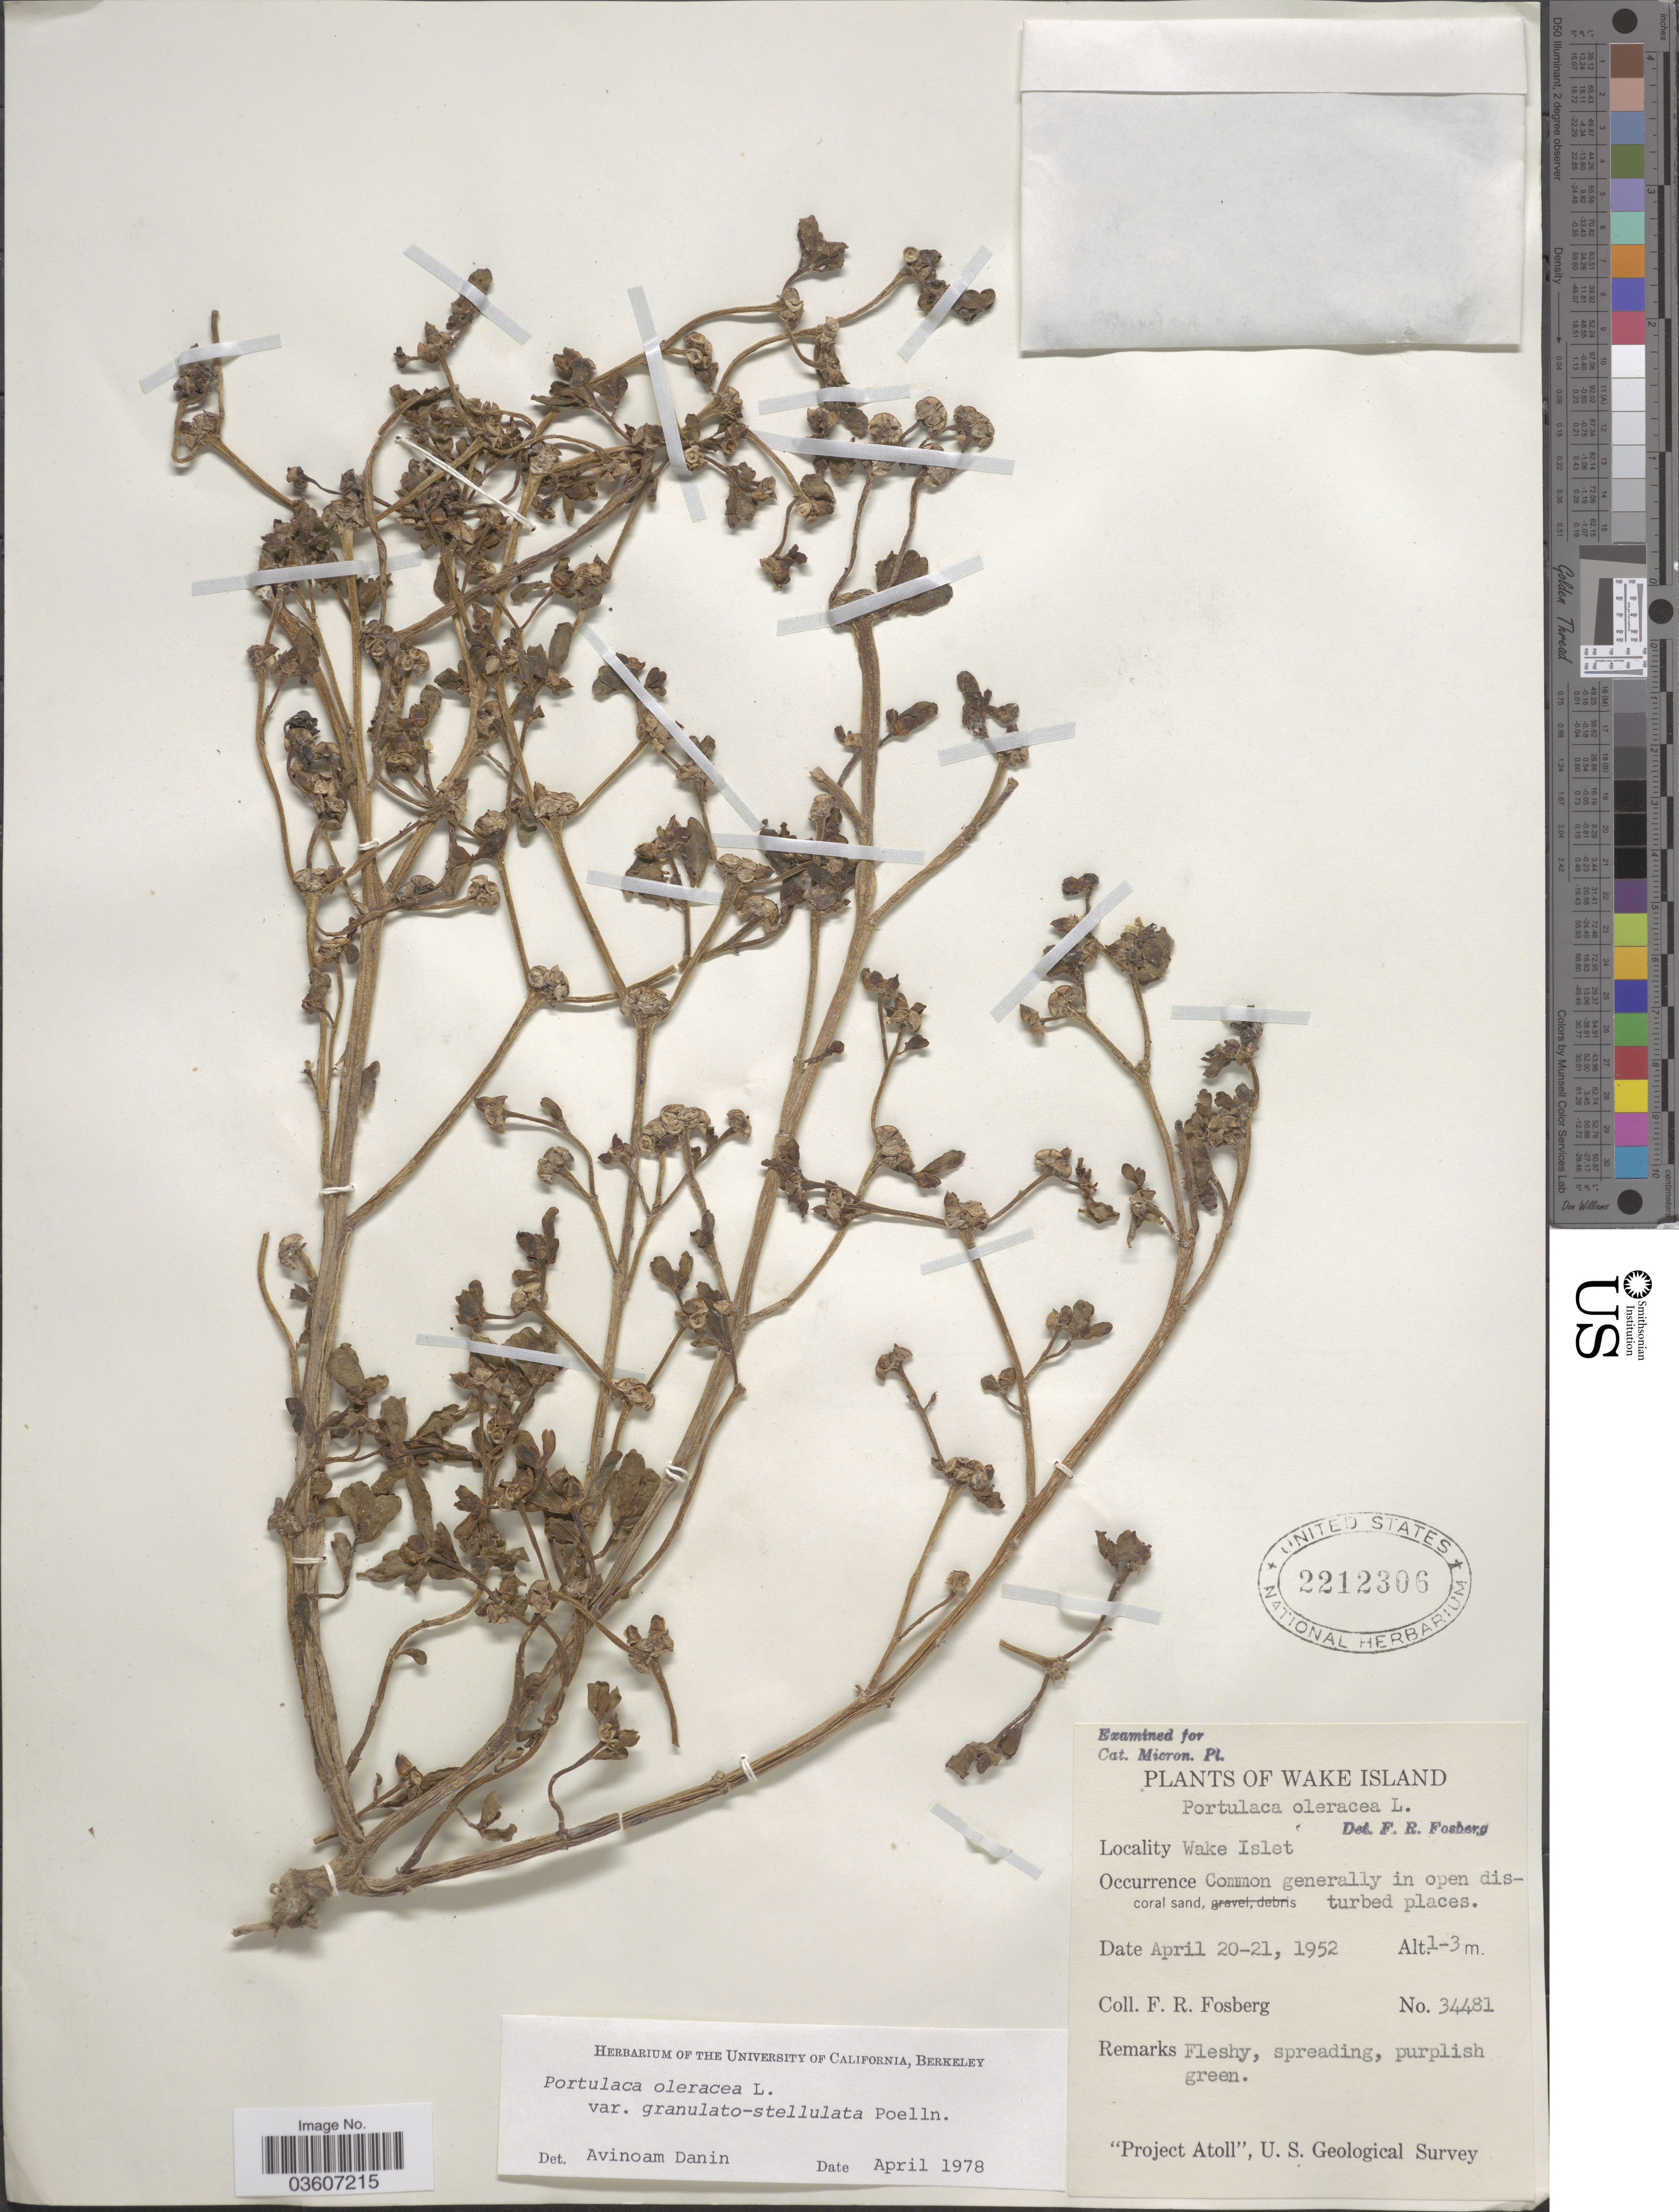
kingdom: Plantae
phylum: Tracheophyta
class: Magnoliopsida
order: Caryophyllales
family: Portulacaceae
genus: Portulaca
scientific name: Portulaca oleracea var. granulatostellulata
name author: Poelln.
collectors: F. R. Fosberg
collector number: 34481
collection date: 1952-04-20/1952-04-21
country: U.S. Administered Pacific Islands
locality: Wake Island. Wake Islet.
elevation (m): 1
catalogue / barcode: US 2212306